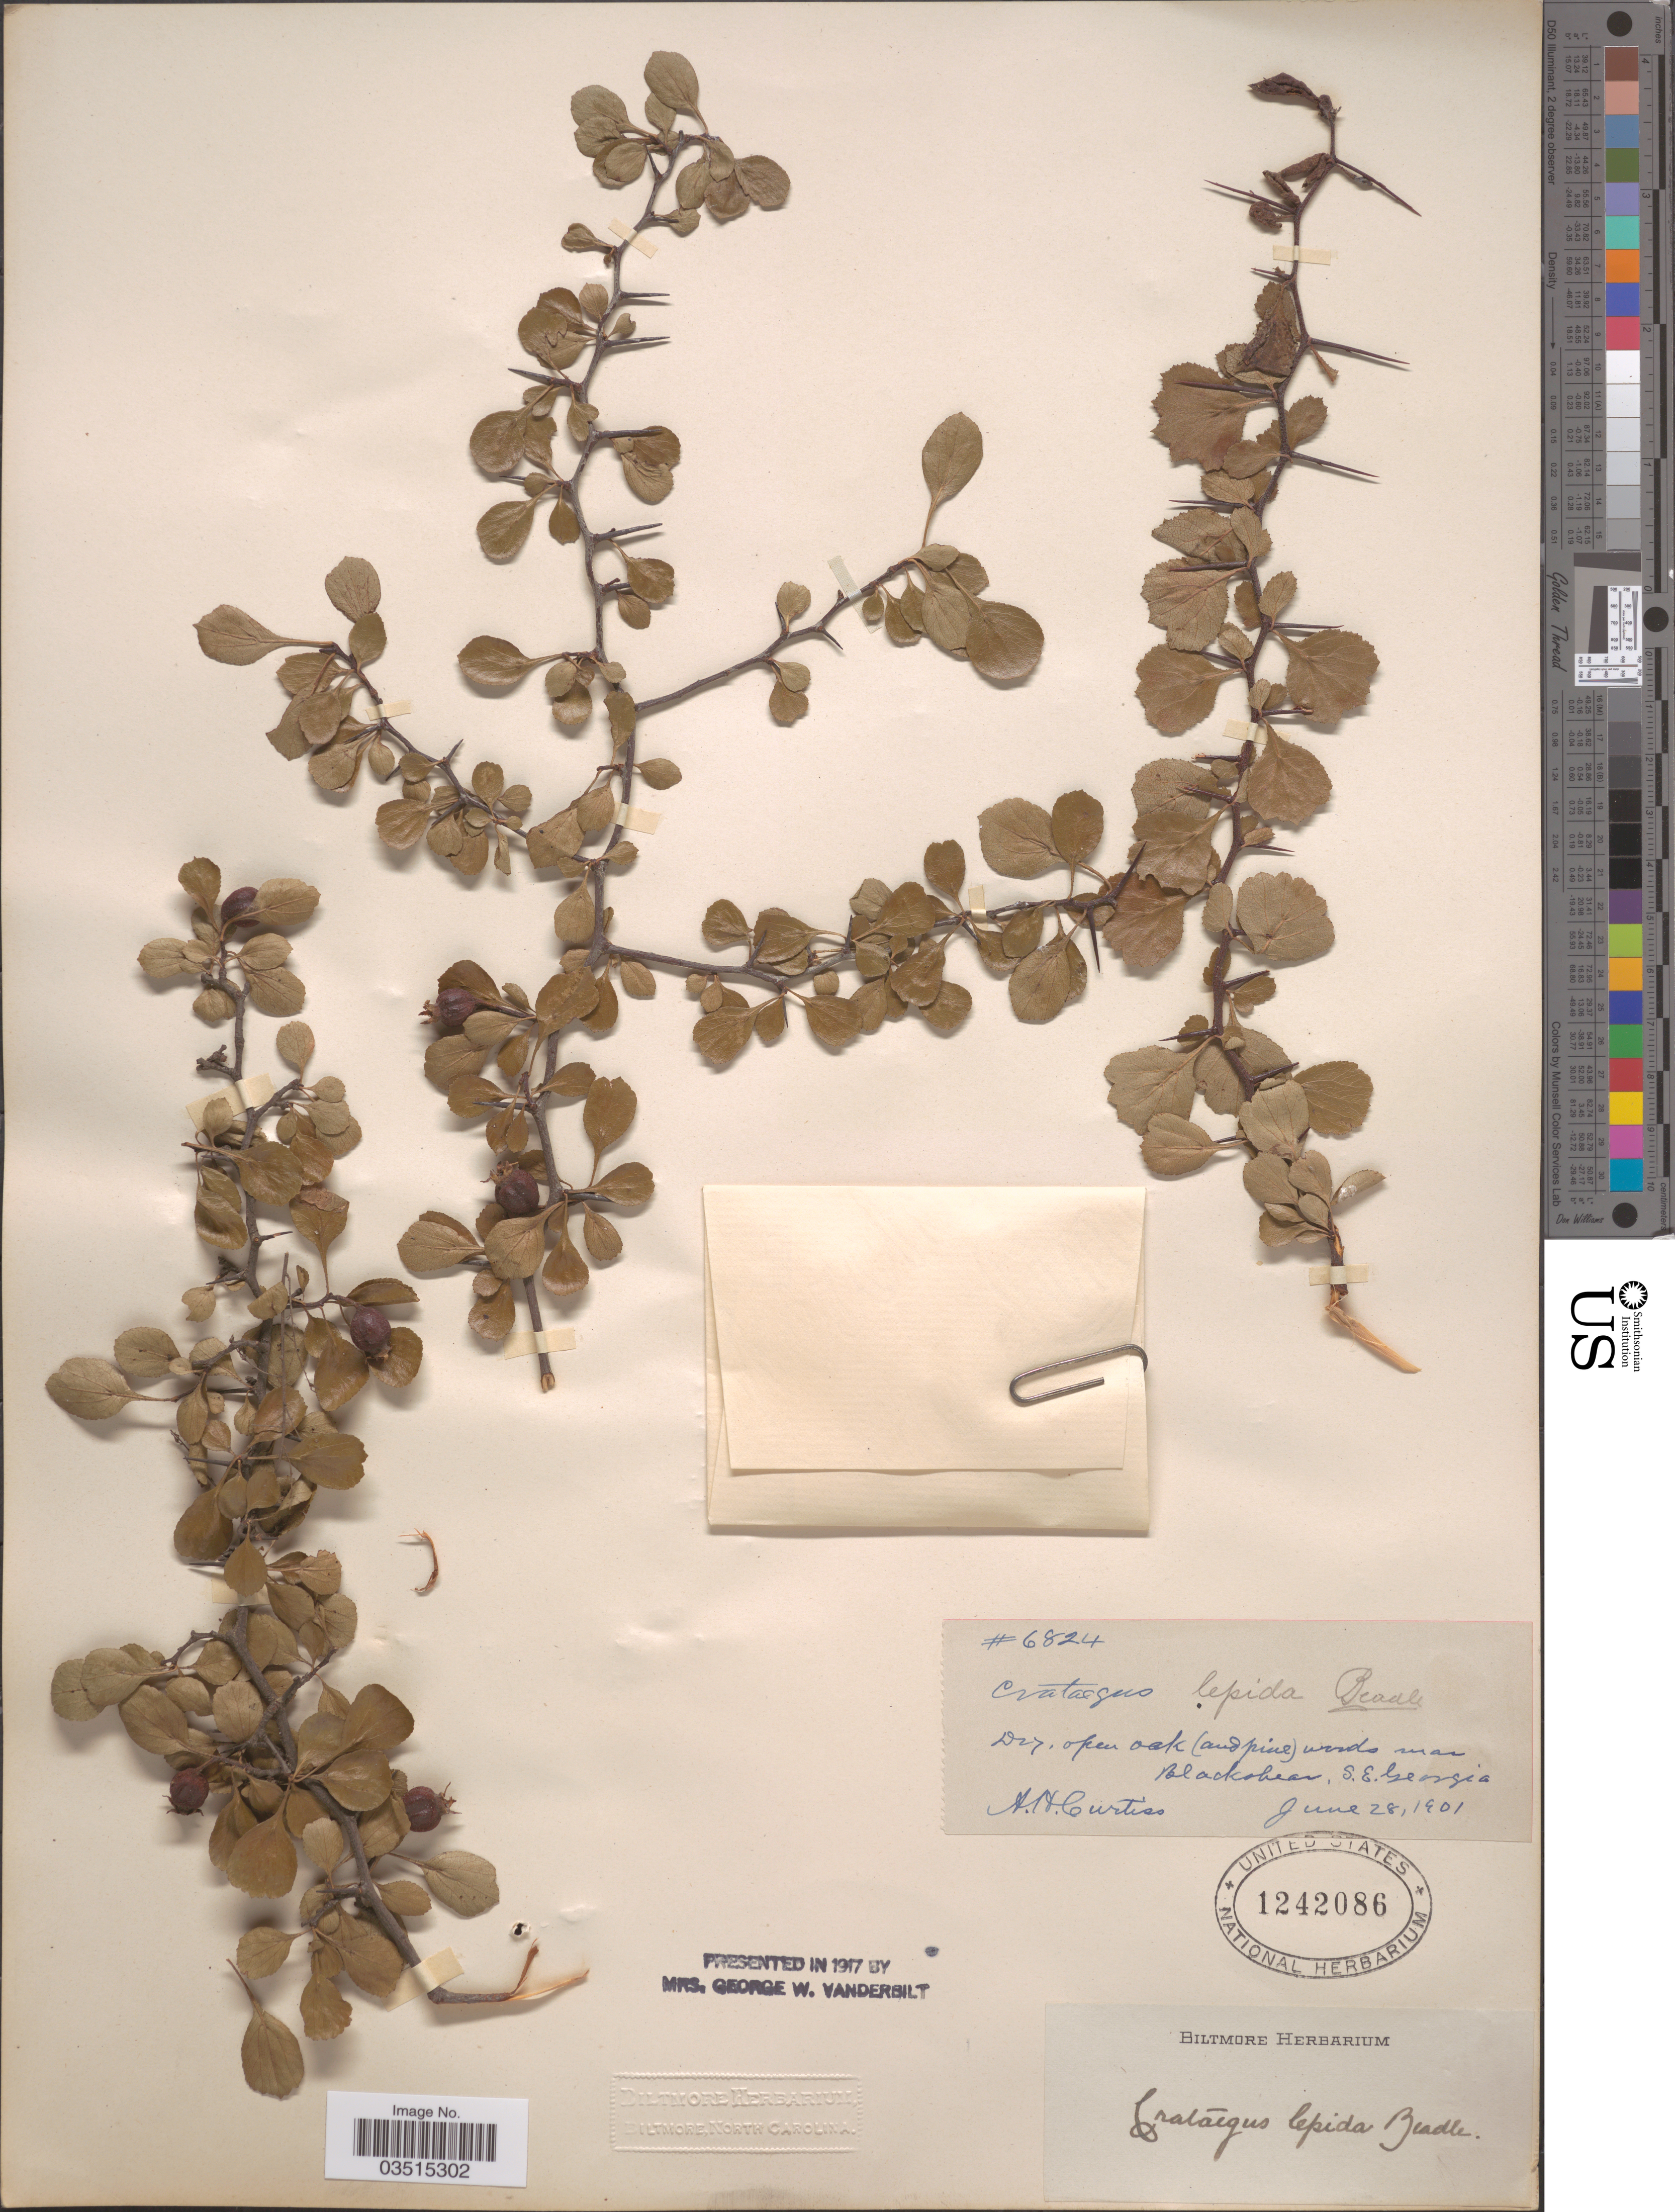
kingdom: Plantae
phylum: Tracheophyta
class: Magnoliopsida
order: Rosales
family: Rosaceae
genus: Crataegus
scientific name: Crataegus lepida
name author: Beadle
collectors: A. H. Curtiss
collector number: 6824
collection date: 1901-06-28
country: United States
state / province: Georgia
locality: Near Blackshear, S.E. Georgia.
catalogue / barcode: US 1242086